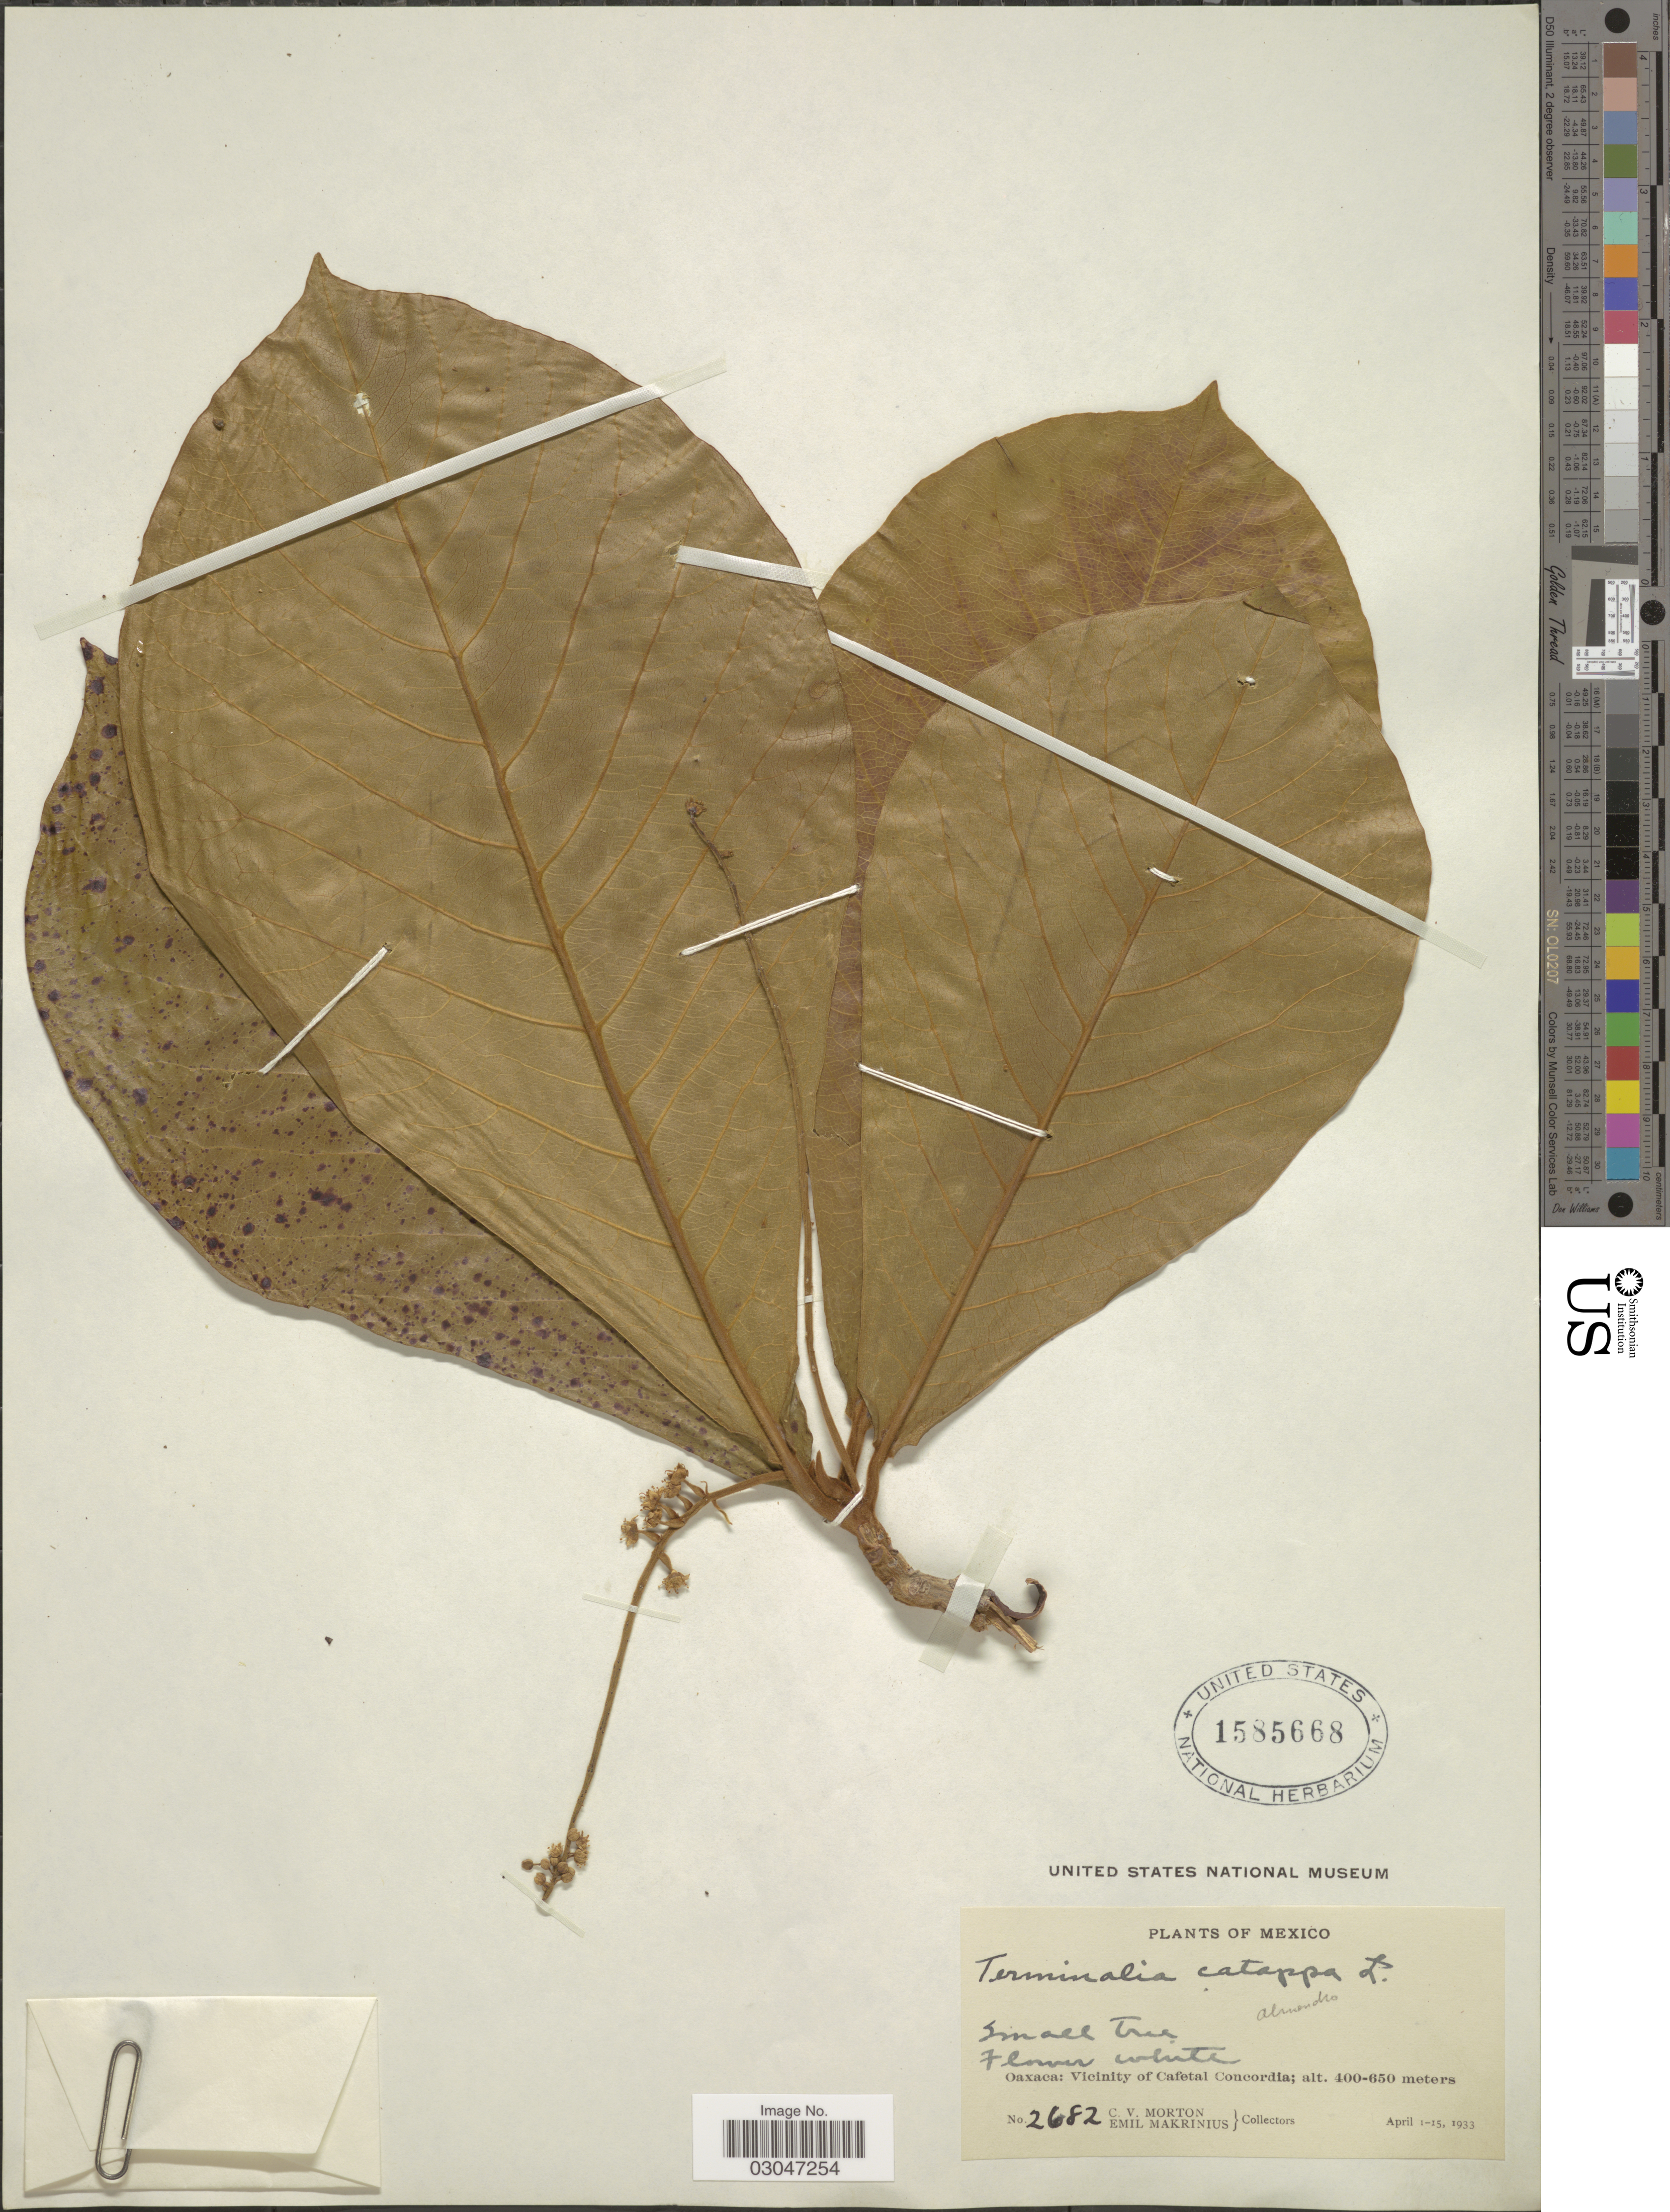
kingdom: Plantae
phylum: Tracheophyta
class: Magnoliopsida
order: Myrtales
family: Combretaceae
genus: Terminalia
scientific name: Terminalia catappa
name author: L.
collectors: C. V. Morton & E. Makrinius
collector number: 2682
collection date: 1933-04-01/1933-04-15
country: Mexico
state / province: Oaxaca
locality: Vicinity of Cafetal Concordia.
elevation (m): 400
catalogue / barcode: US 1585668